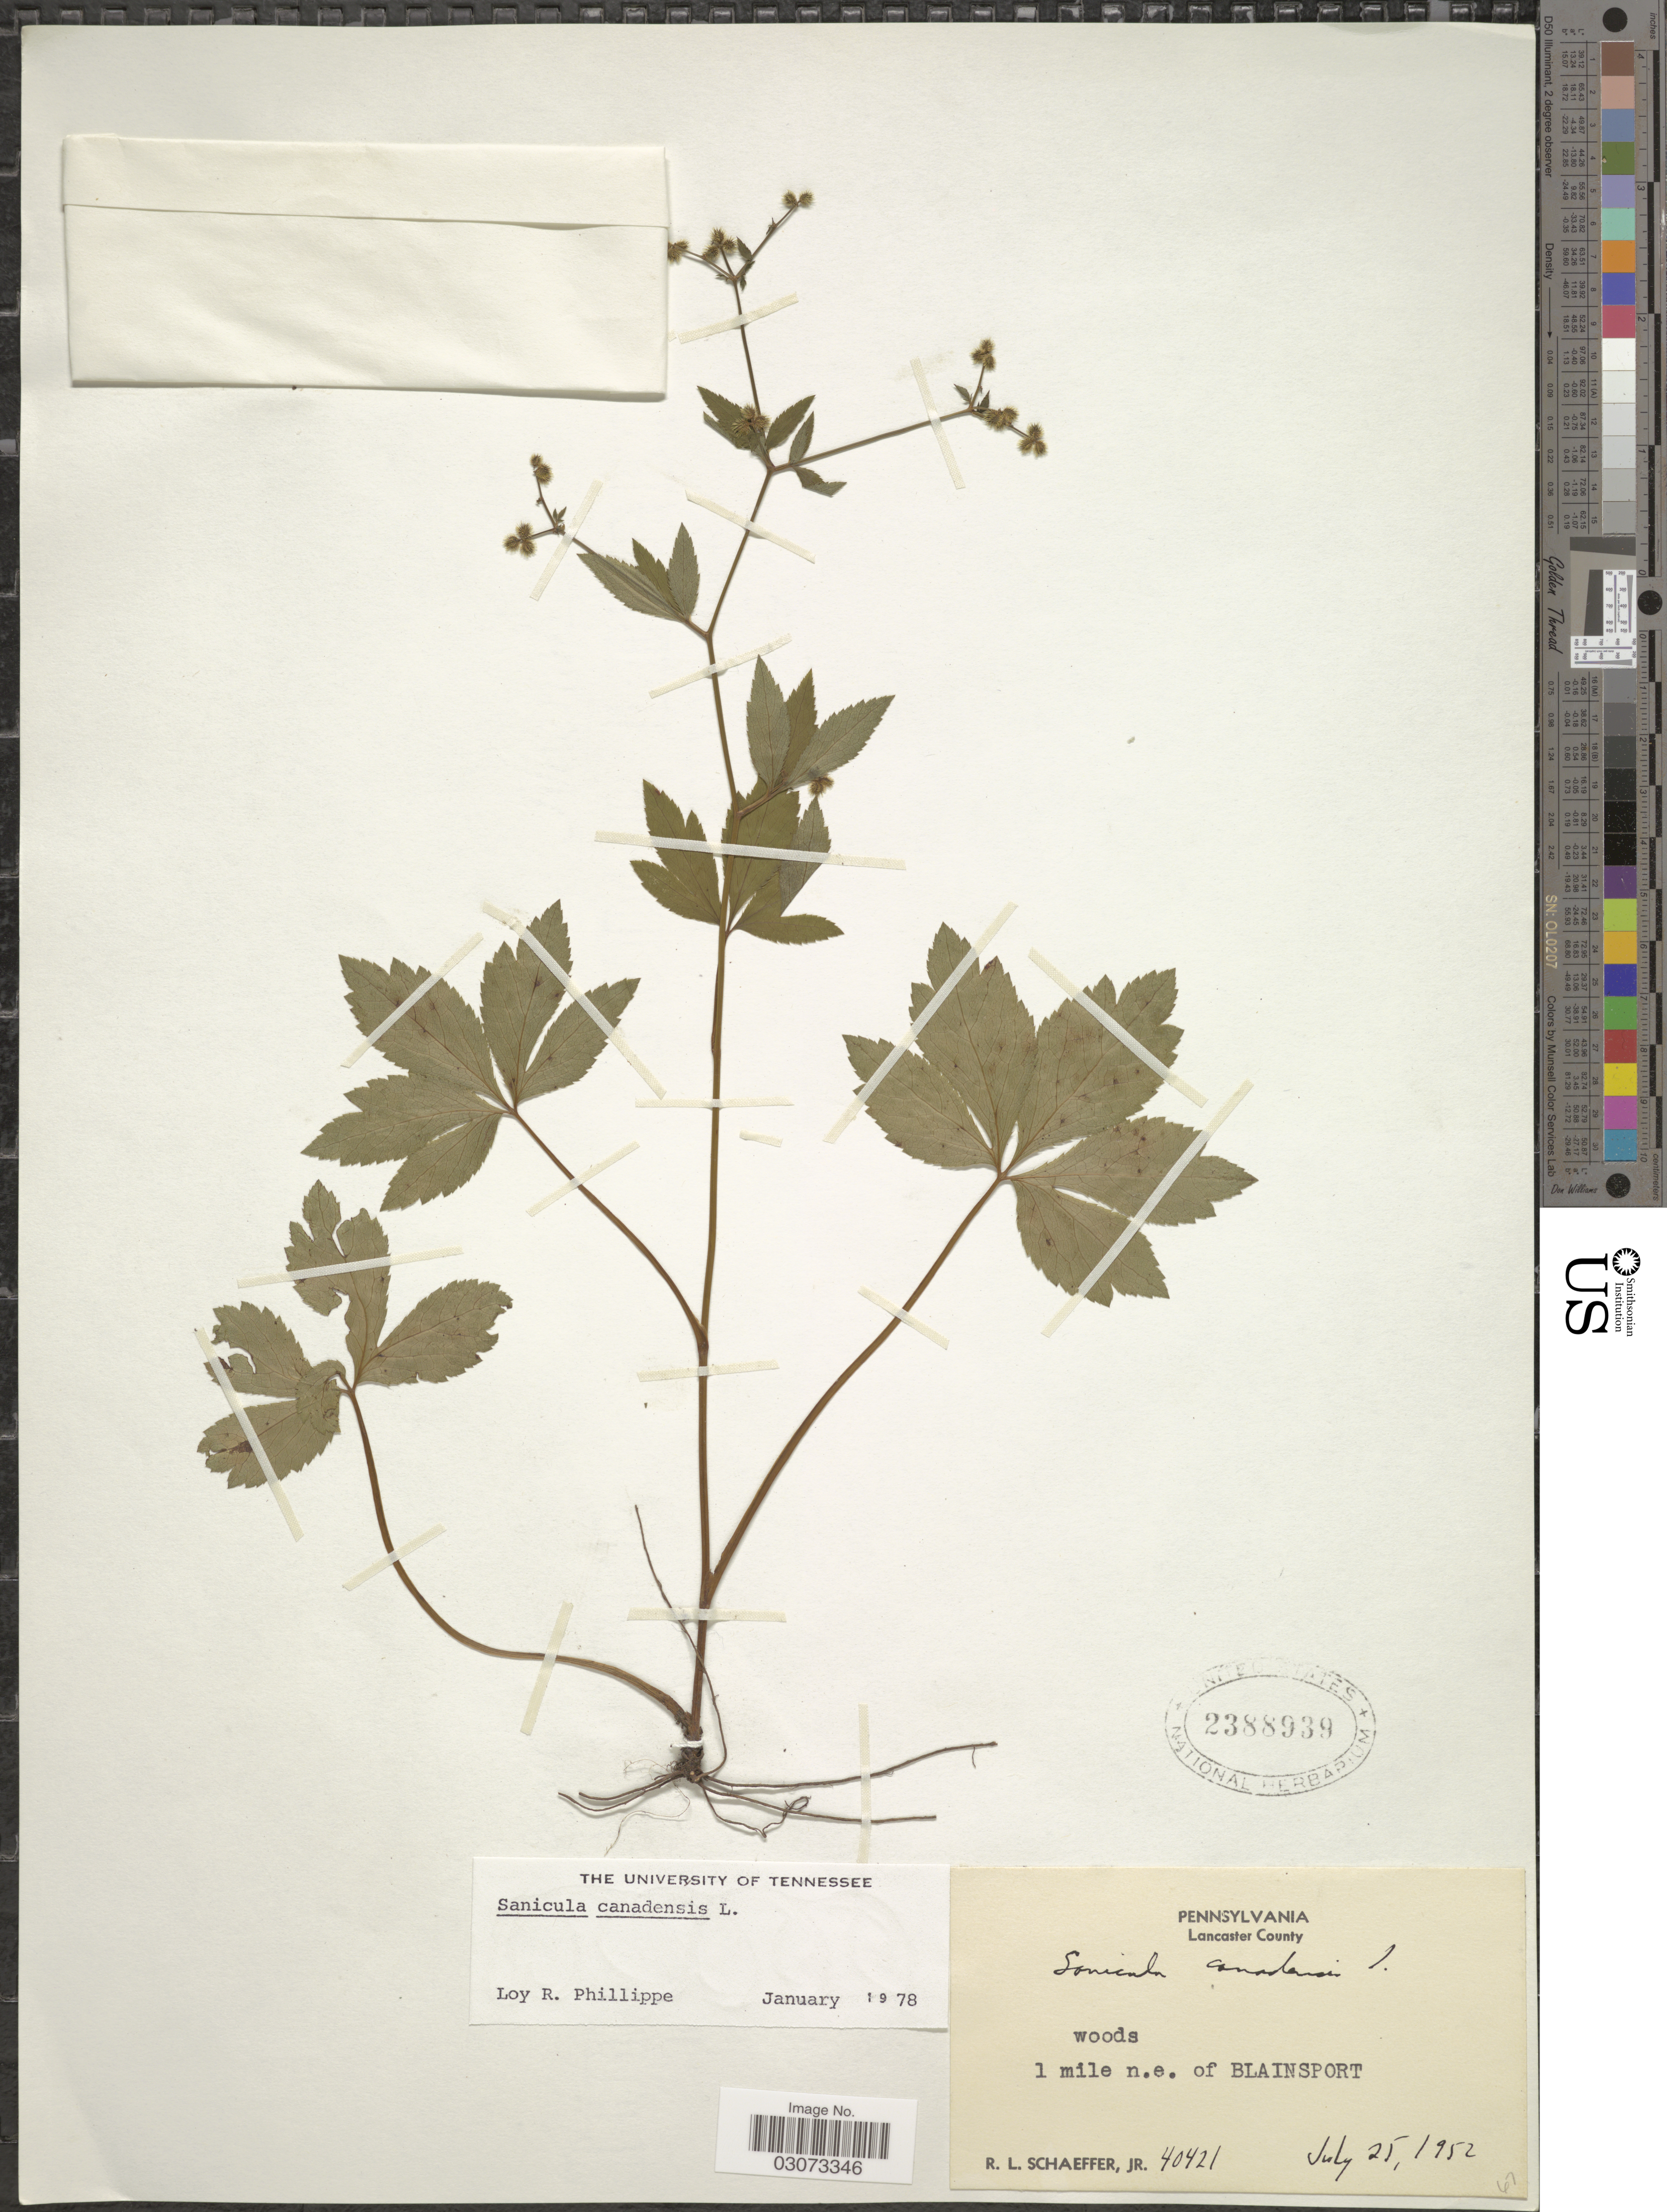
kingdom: Plantae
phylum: Tracheophyta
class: Magnoliopsida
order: Apiales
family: Apiaceae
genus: Sanicula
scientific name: Sanicula canadensis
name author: L.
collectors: R. L. Schaeffer Jr.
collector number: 40421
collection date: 1952-07-25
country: United States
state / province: Pennsylvania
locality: Lancaster County. 1 mile n.e. of Blainsport.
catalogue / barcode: US 2388939